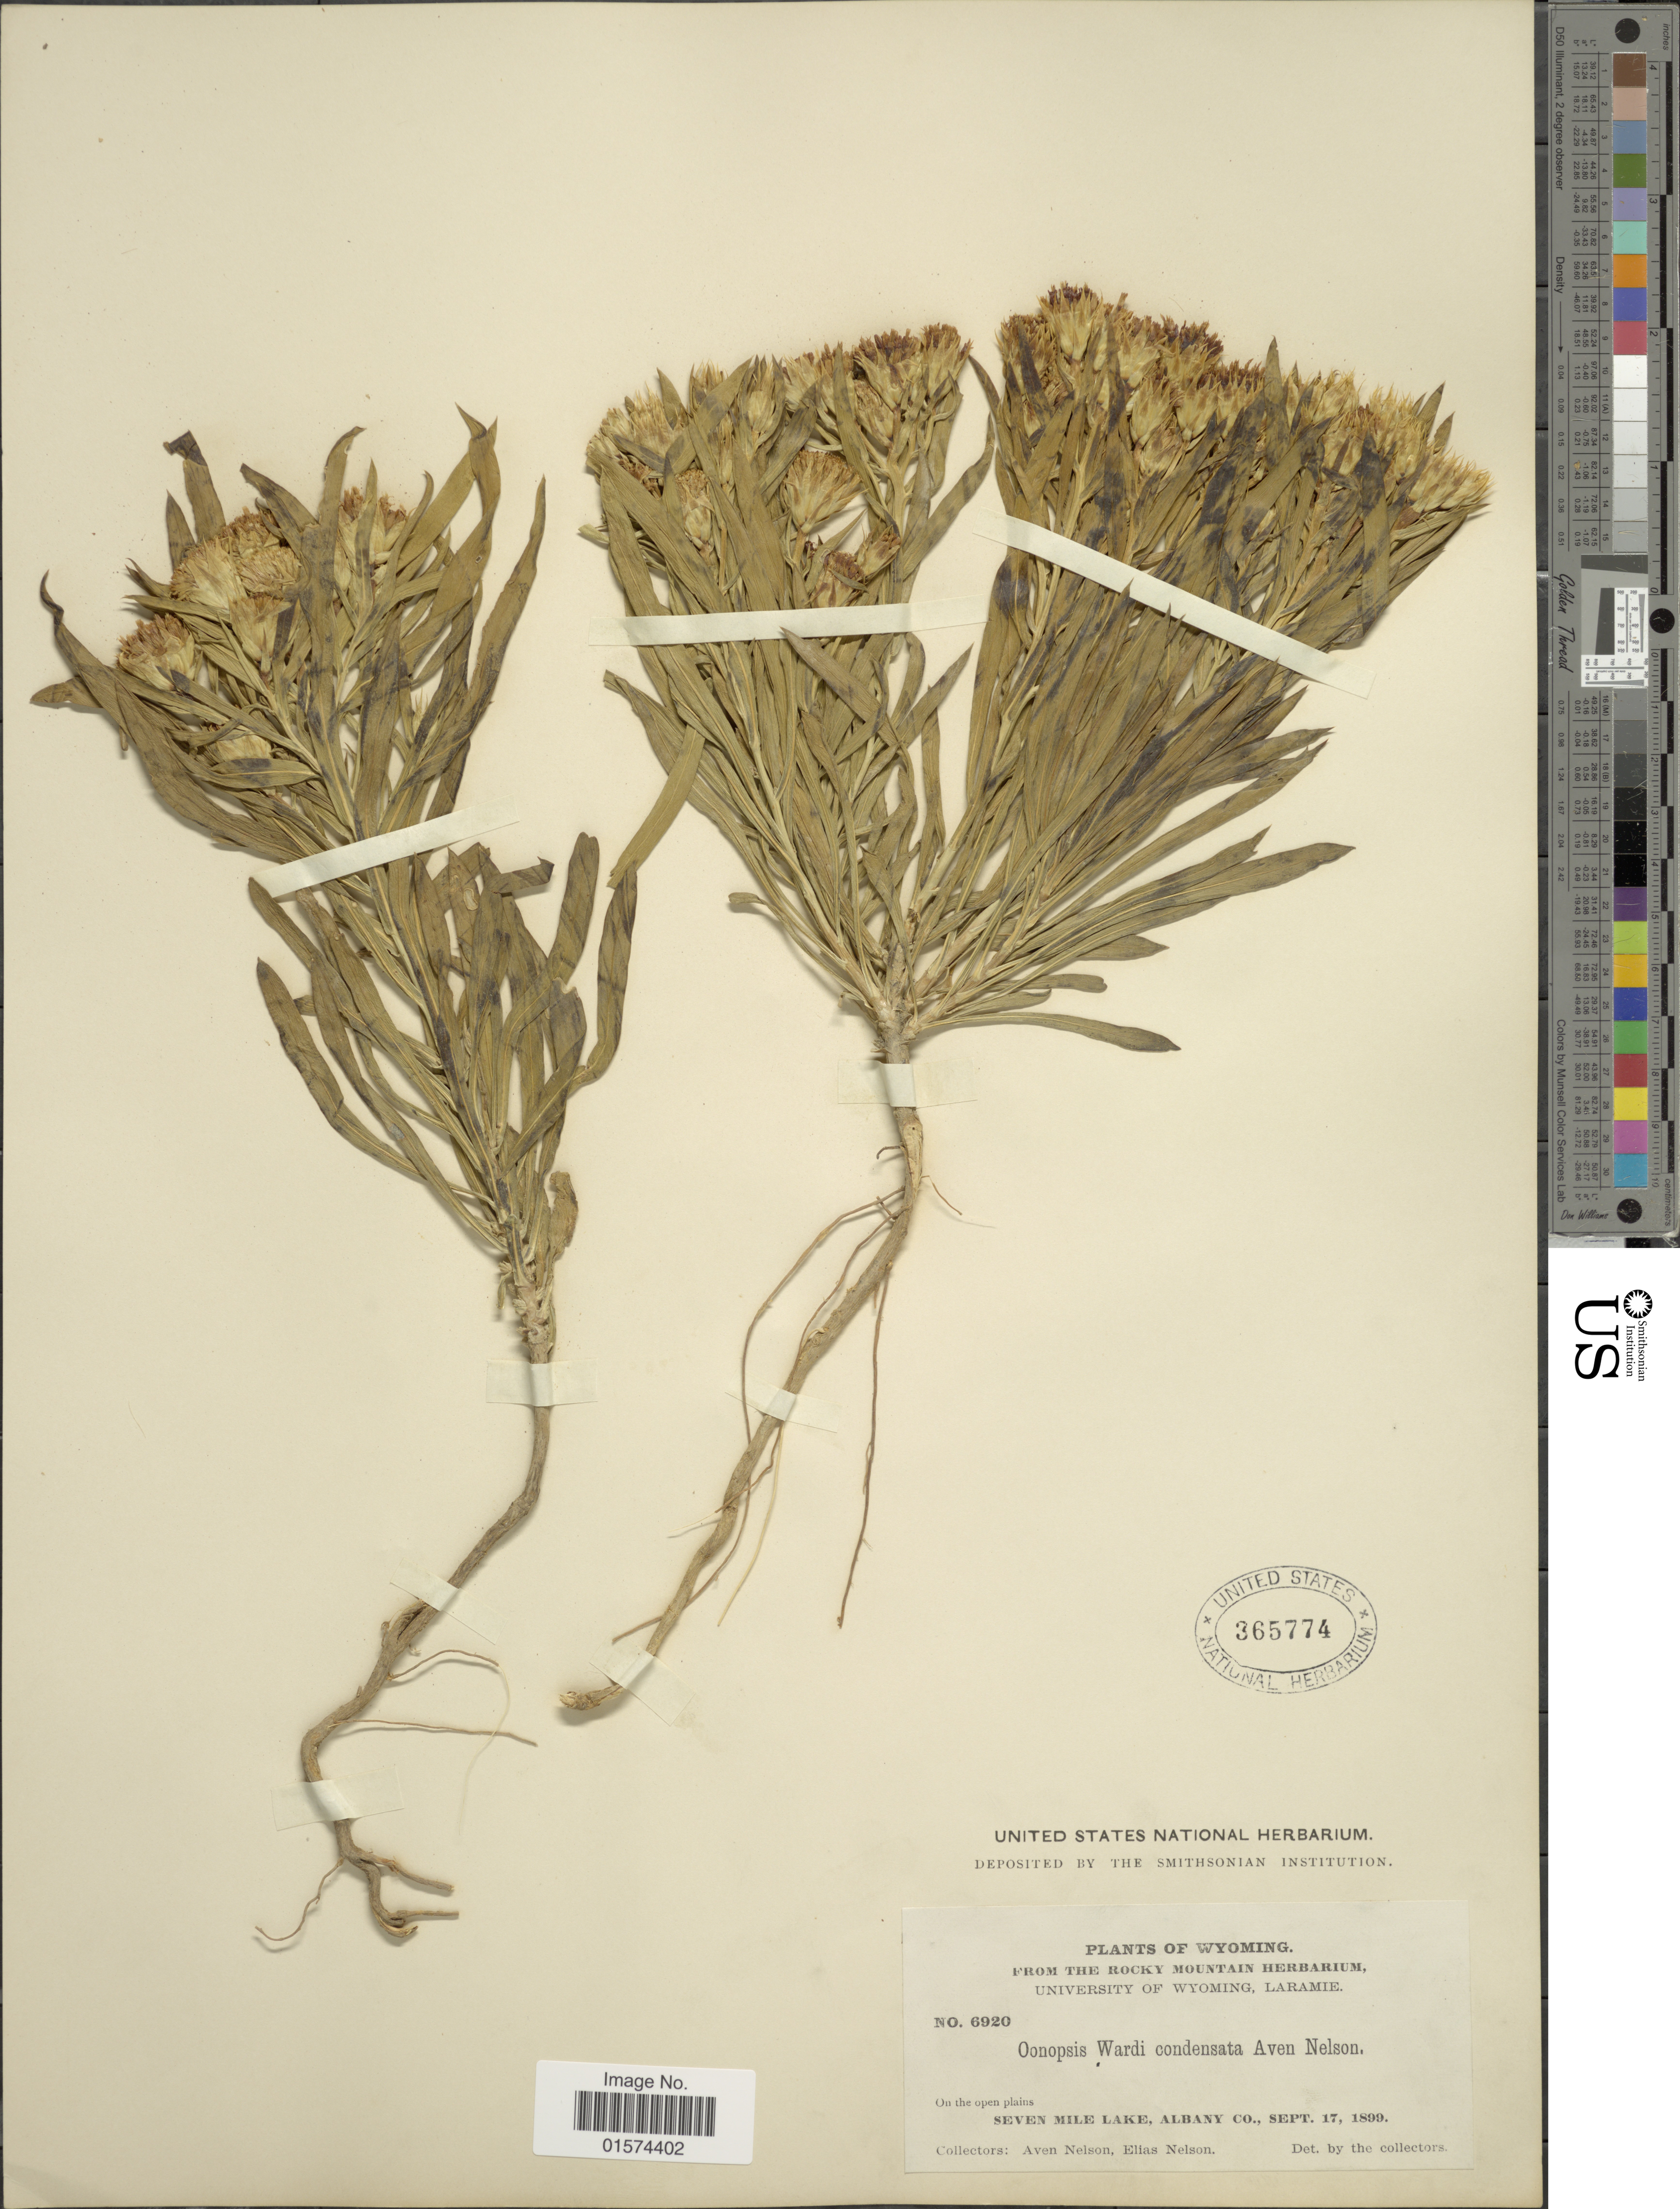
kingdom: Plantae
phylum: Tracheophyta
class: Magnoliopsida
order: Asterales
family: Asteraceae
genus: Oonopsis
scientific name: Oonopsis wardii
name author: (A. Gray) Greene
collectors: A. Nelson & E. Nelson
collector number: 6920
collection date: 1899-09-17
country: United States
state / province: Wyoming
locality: On the open plains, Seven Mile Lake, Albany Co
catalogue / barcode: US 365774